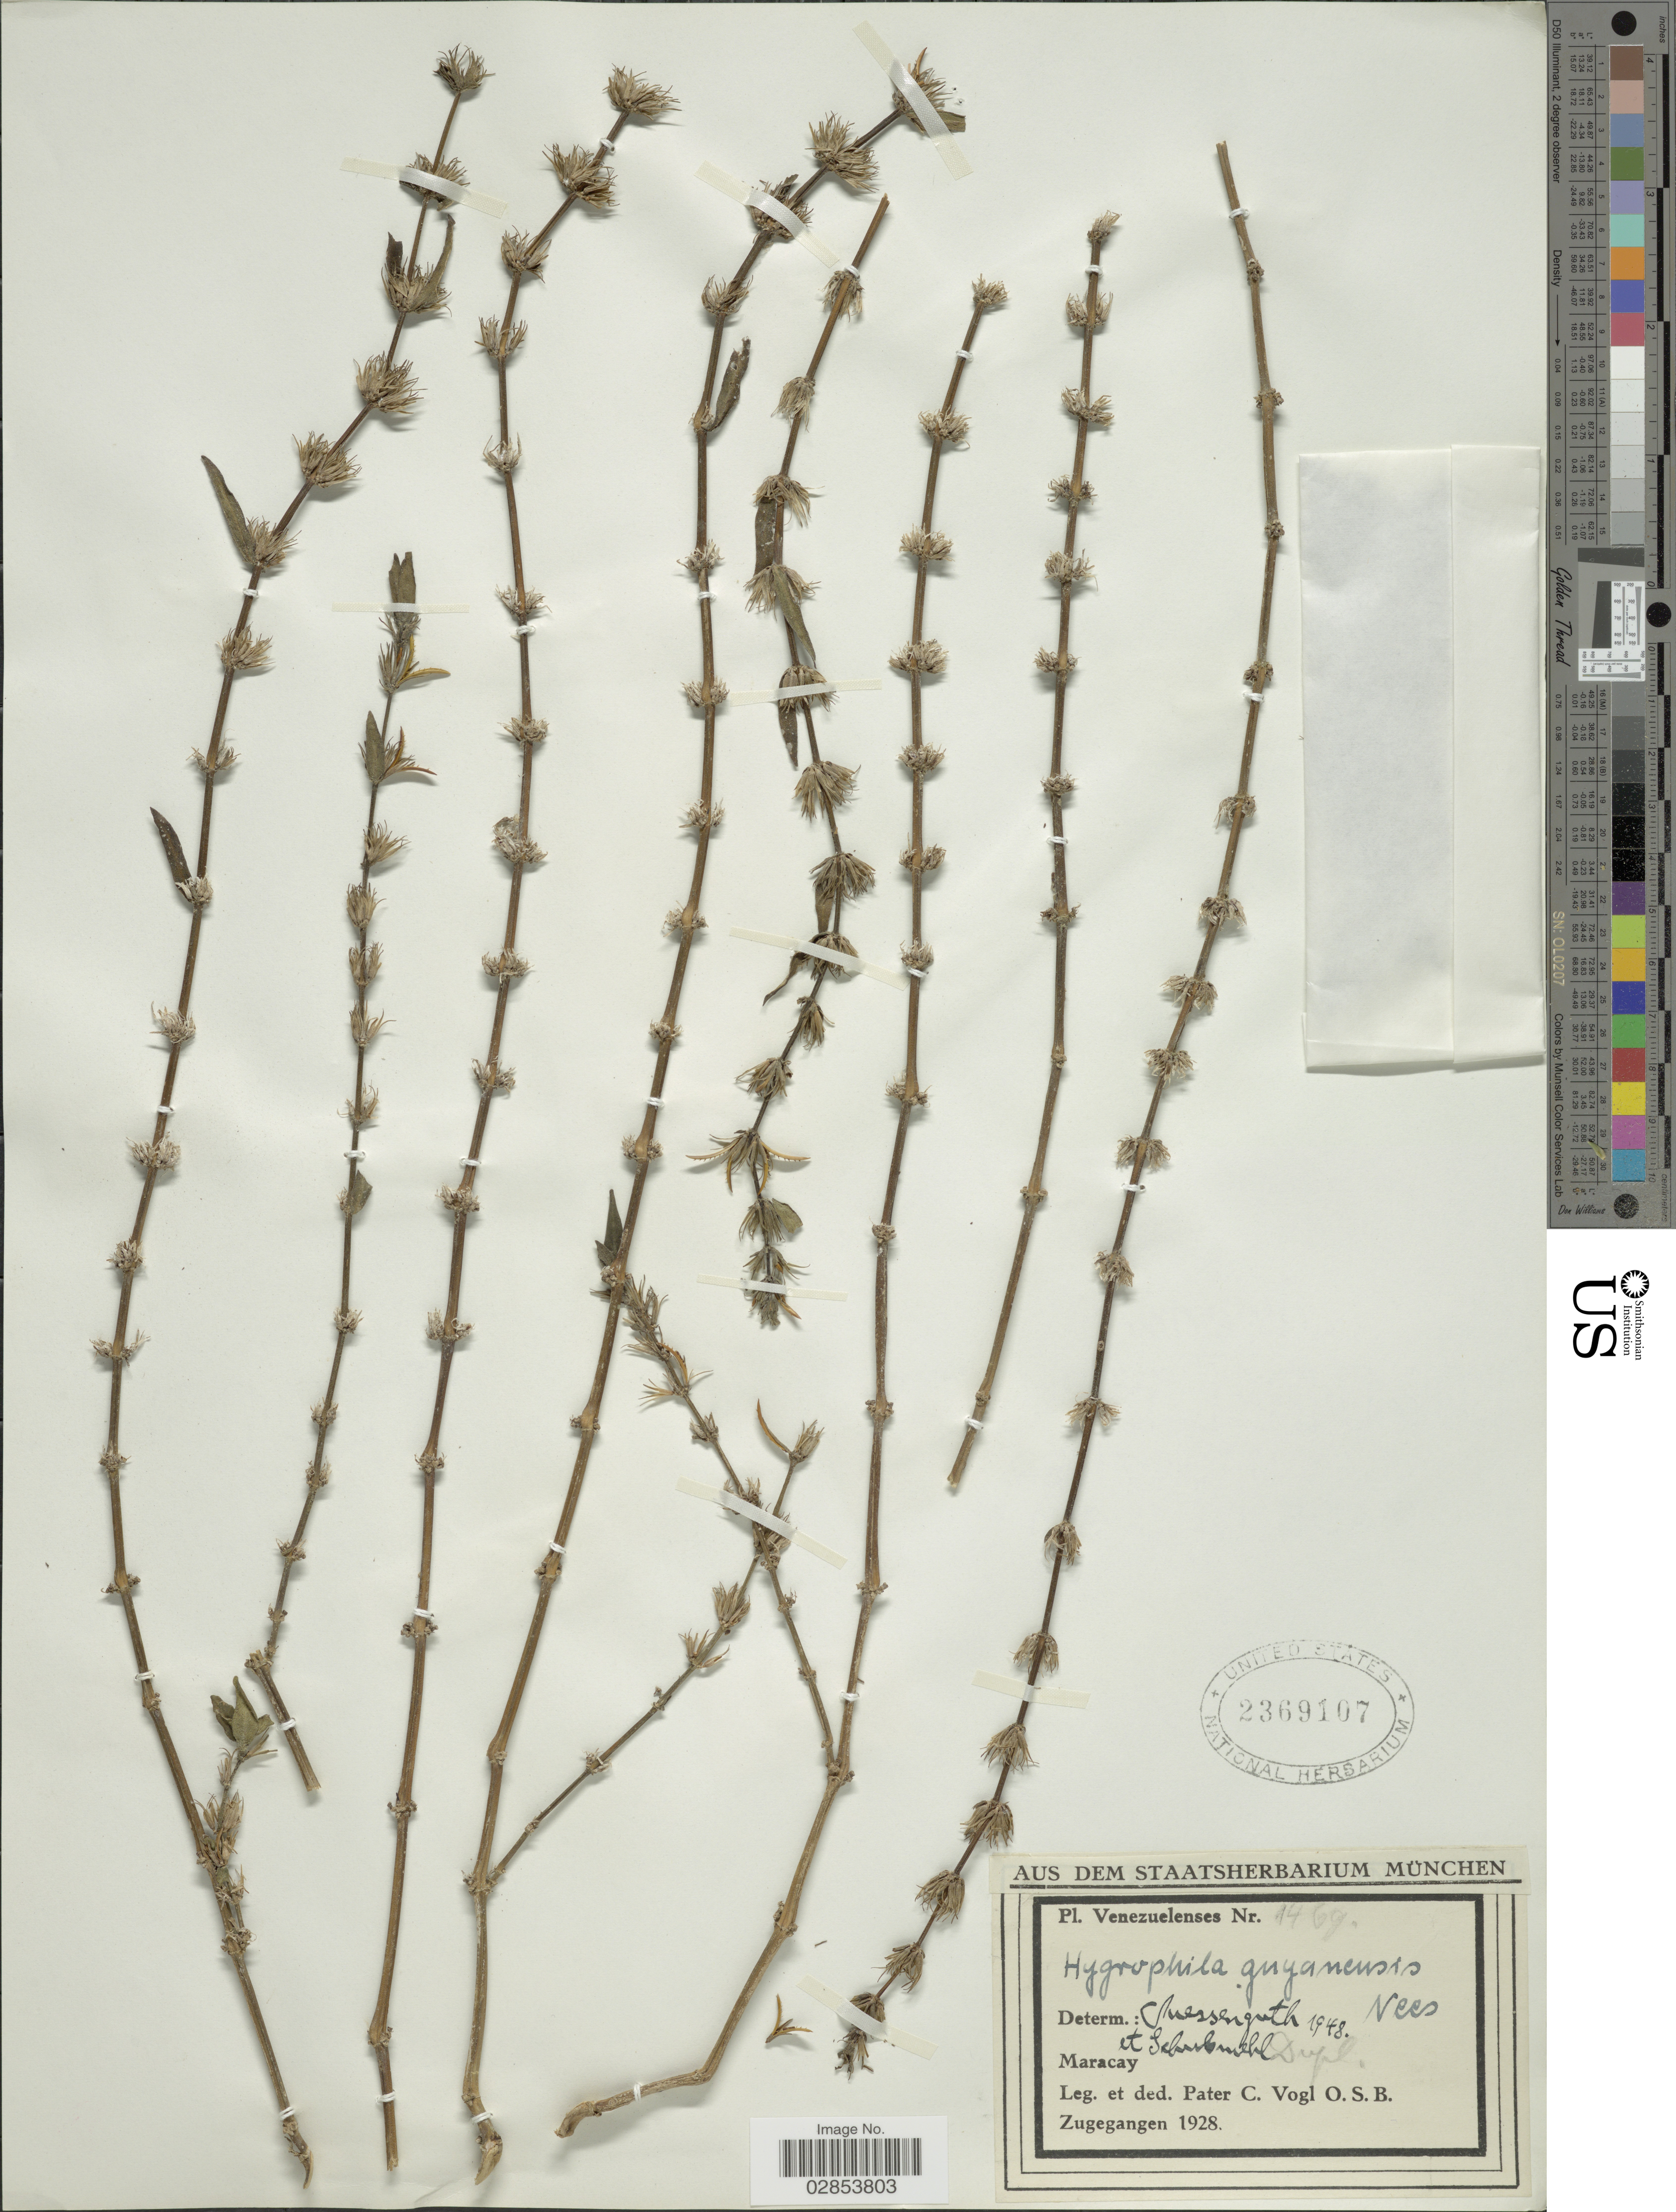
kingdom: Plantae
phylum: Tracheophyta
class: Magnoliopsida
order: Lamiales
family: Acanthaceae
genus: Hygrophila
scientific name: Hygrophila costata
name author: Nees & T. Nees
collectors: C. Vogl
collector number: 1469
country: Venezuela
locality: Maracay.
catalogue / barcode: US 2369107